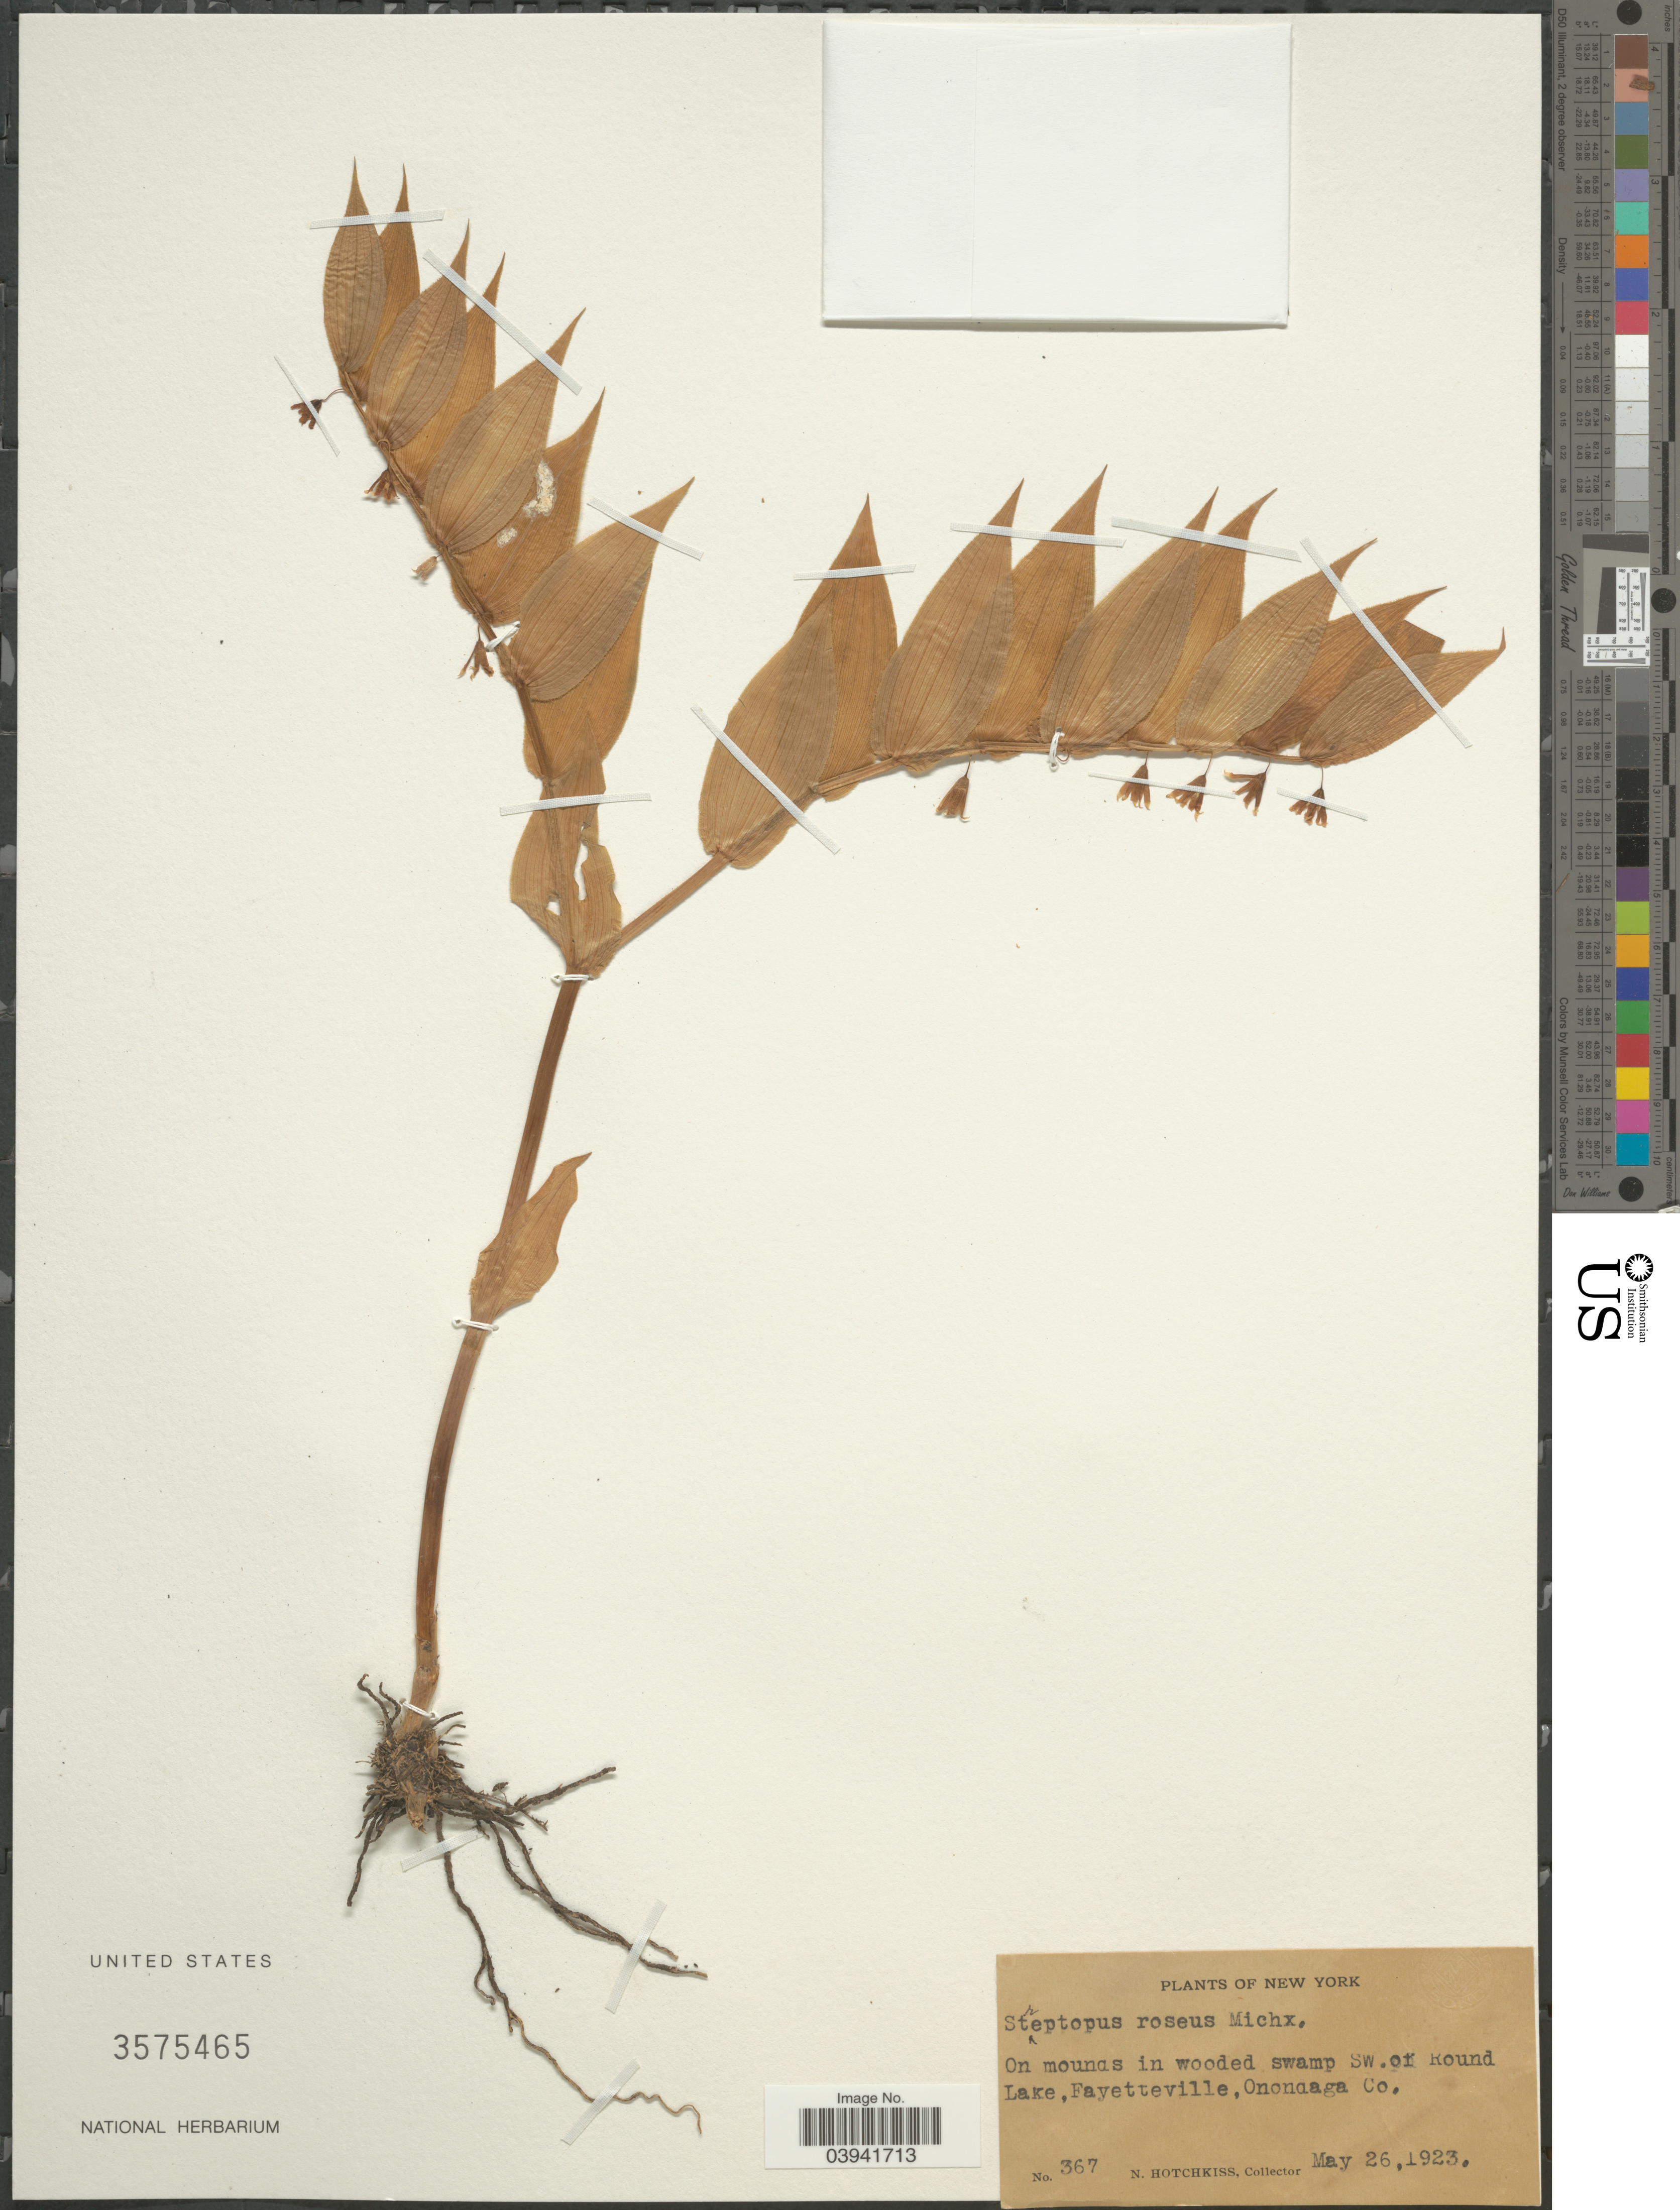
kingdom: Plantae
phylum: Tracheophyta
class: Liliopsida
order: Liliales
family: Liliaceae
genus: Streptopus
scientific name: Streptopus roseus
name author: Michx.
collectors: N. Hotchkiss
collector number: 367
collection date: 1923-05-26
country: United States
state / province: New York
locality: On mounds in wooded swamp SW. of Round Lake, Fayetteville, Onondaga Co.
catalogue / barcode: US 3575465